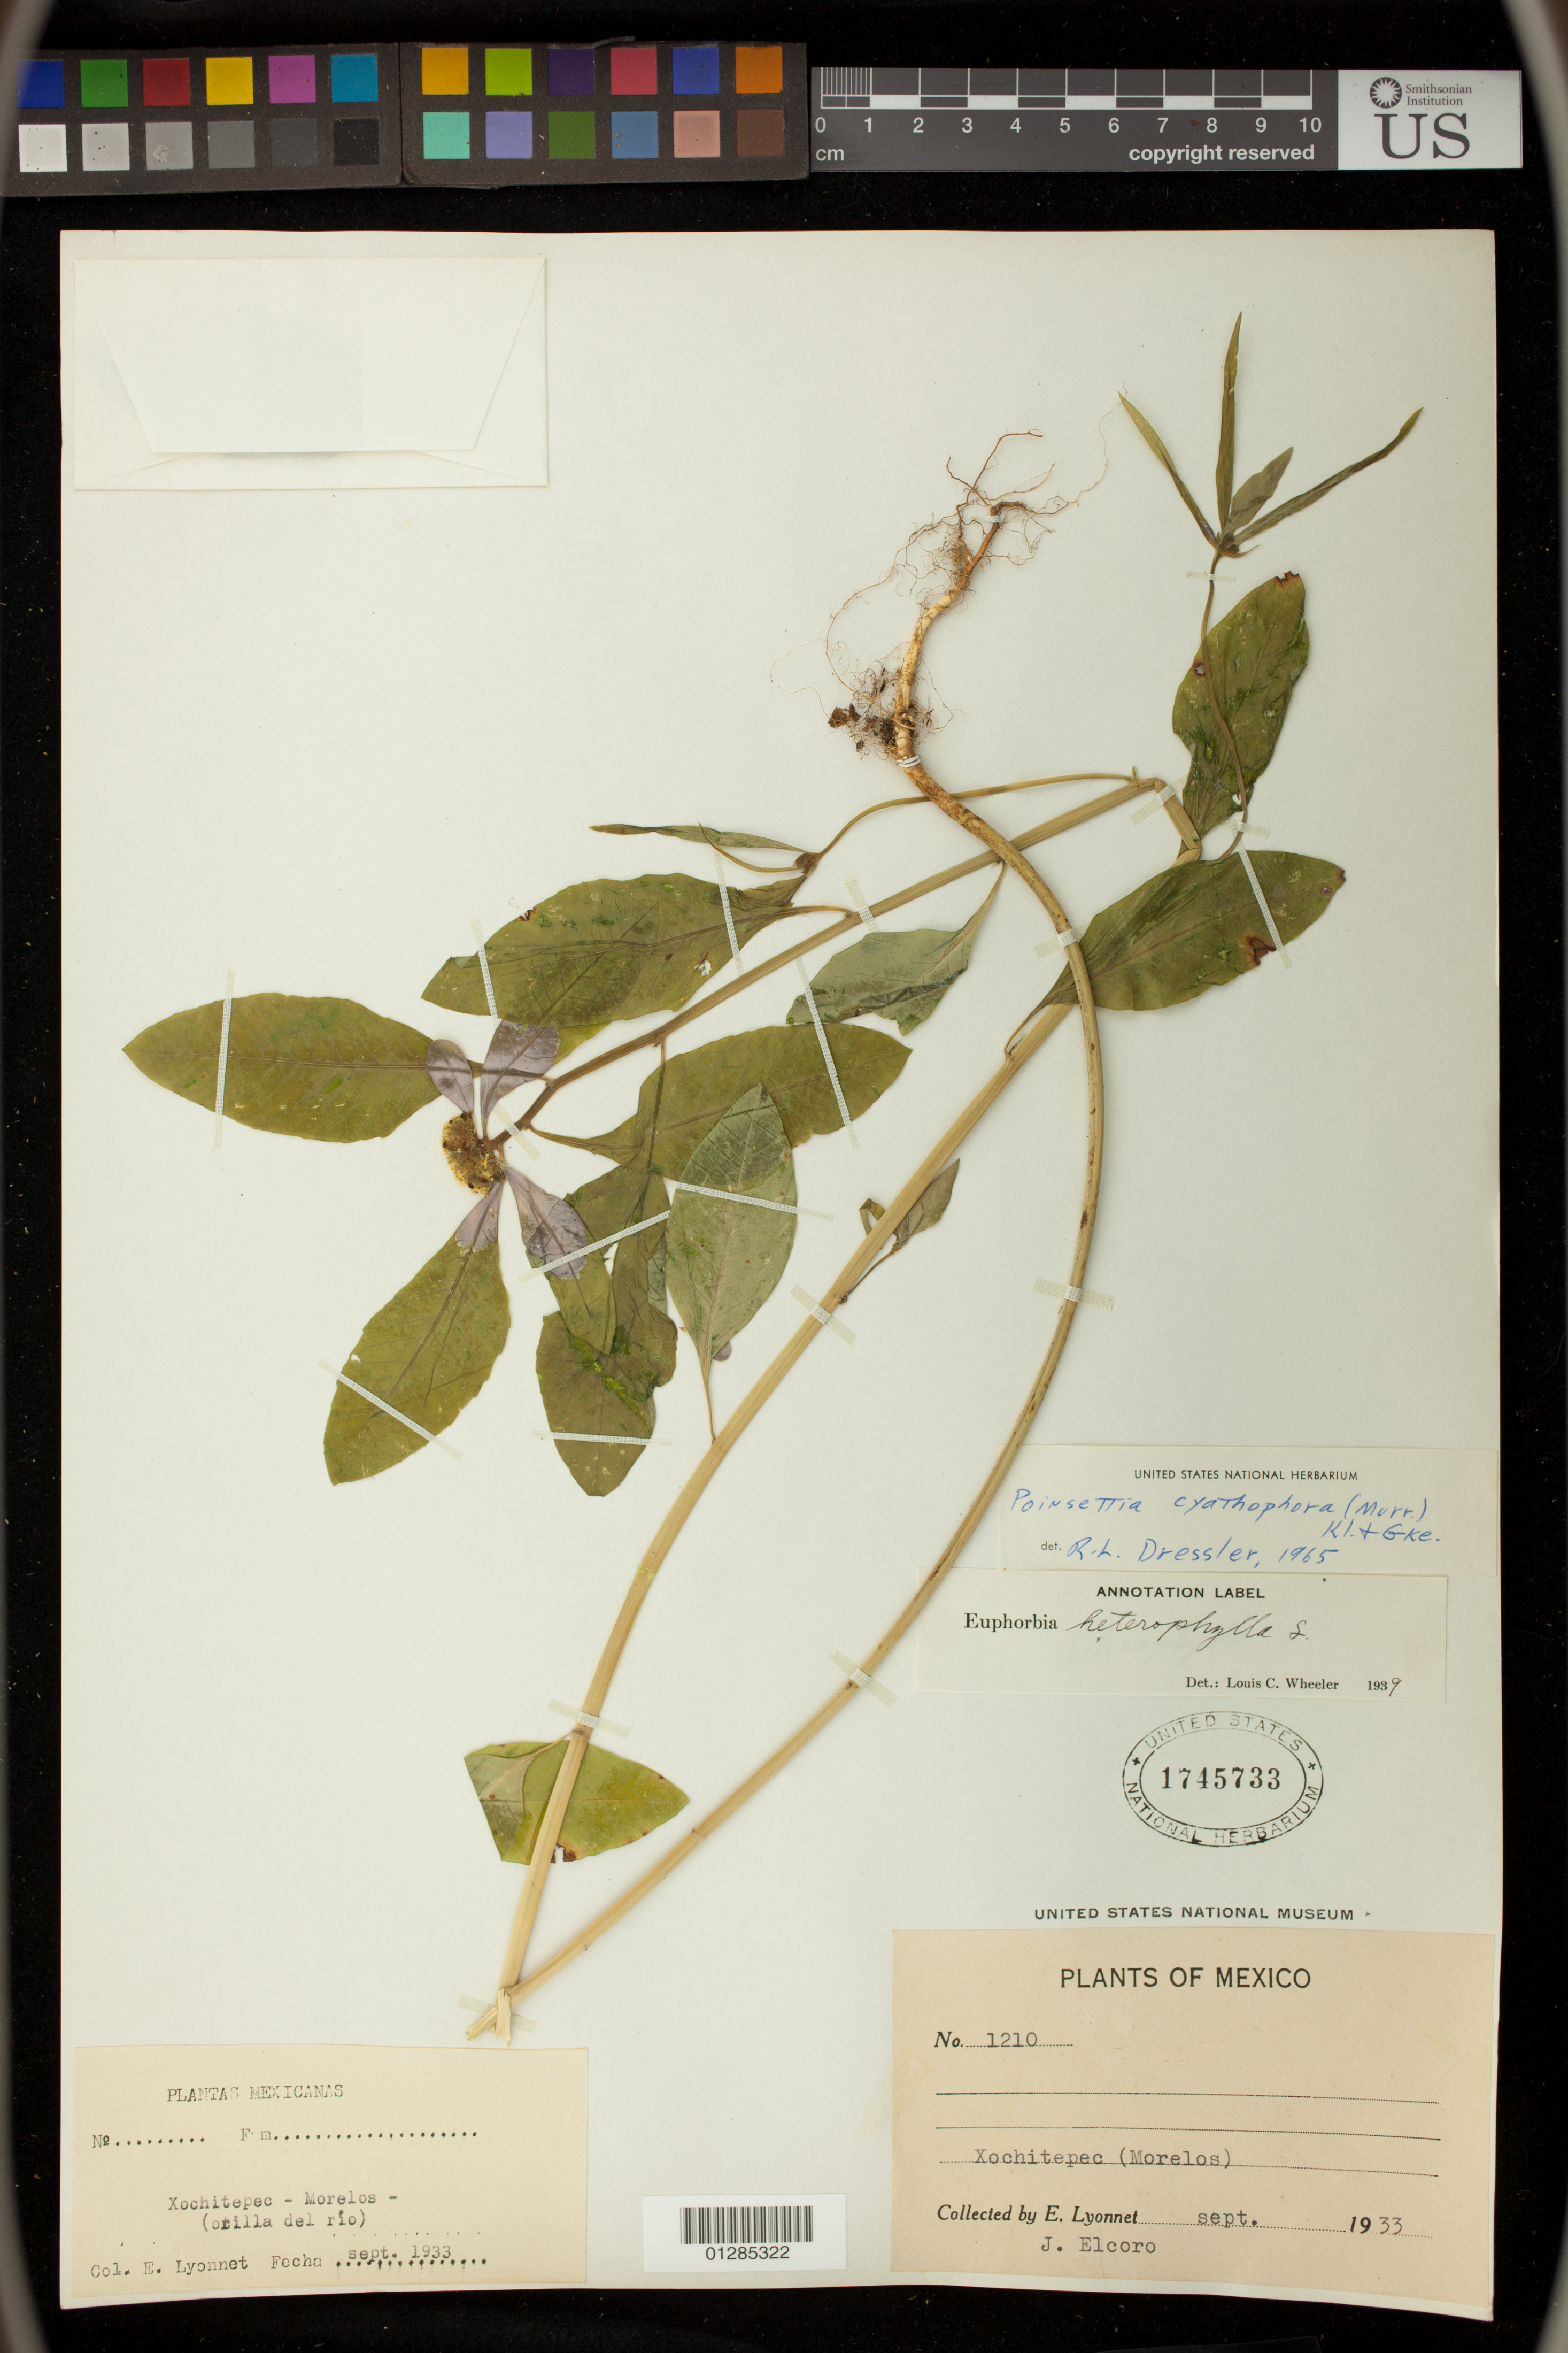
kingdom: Plantae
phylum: Tracheophyta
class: Magnoliopsida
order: Malpighiales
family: Euphorbiaceae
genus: Euphorbia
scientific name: Euphorbia heterophylla var. cyathophora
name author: (Murr.) Griseb.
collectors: Bro. E. Lyonnet & J. Elcoro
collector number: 1210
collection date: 1933-09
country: Mexico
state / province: Morelos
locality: Xochitepec (orillo del rio)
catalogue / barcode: US 1745733